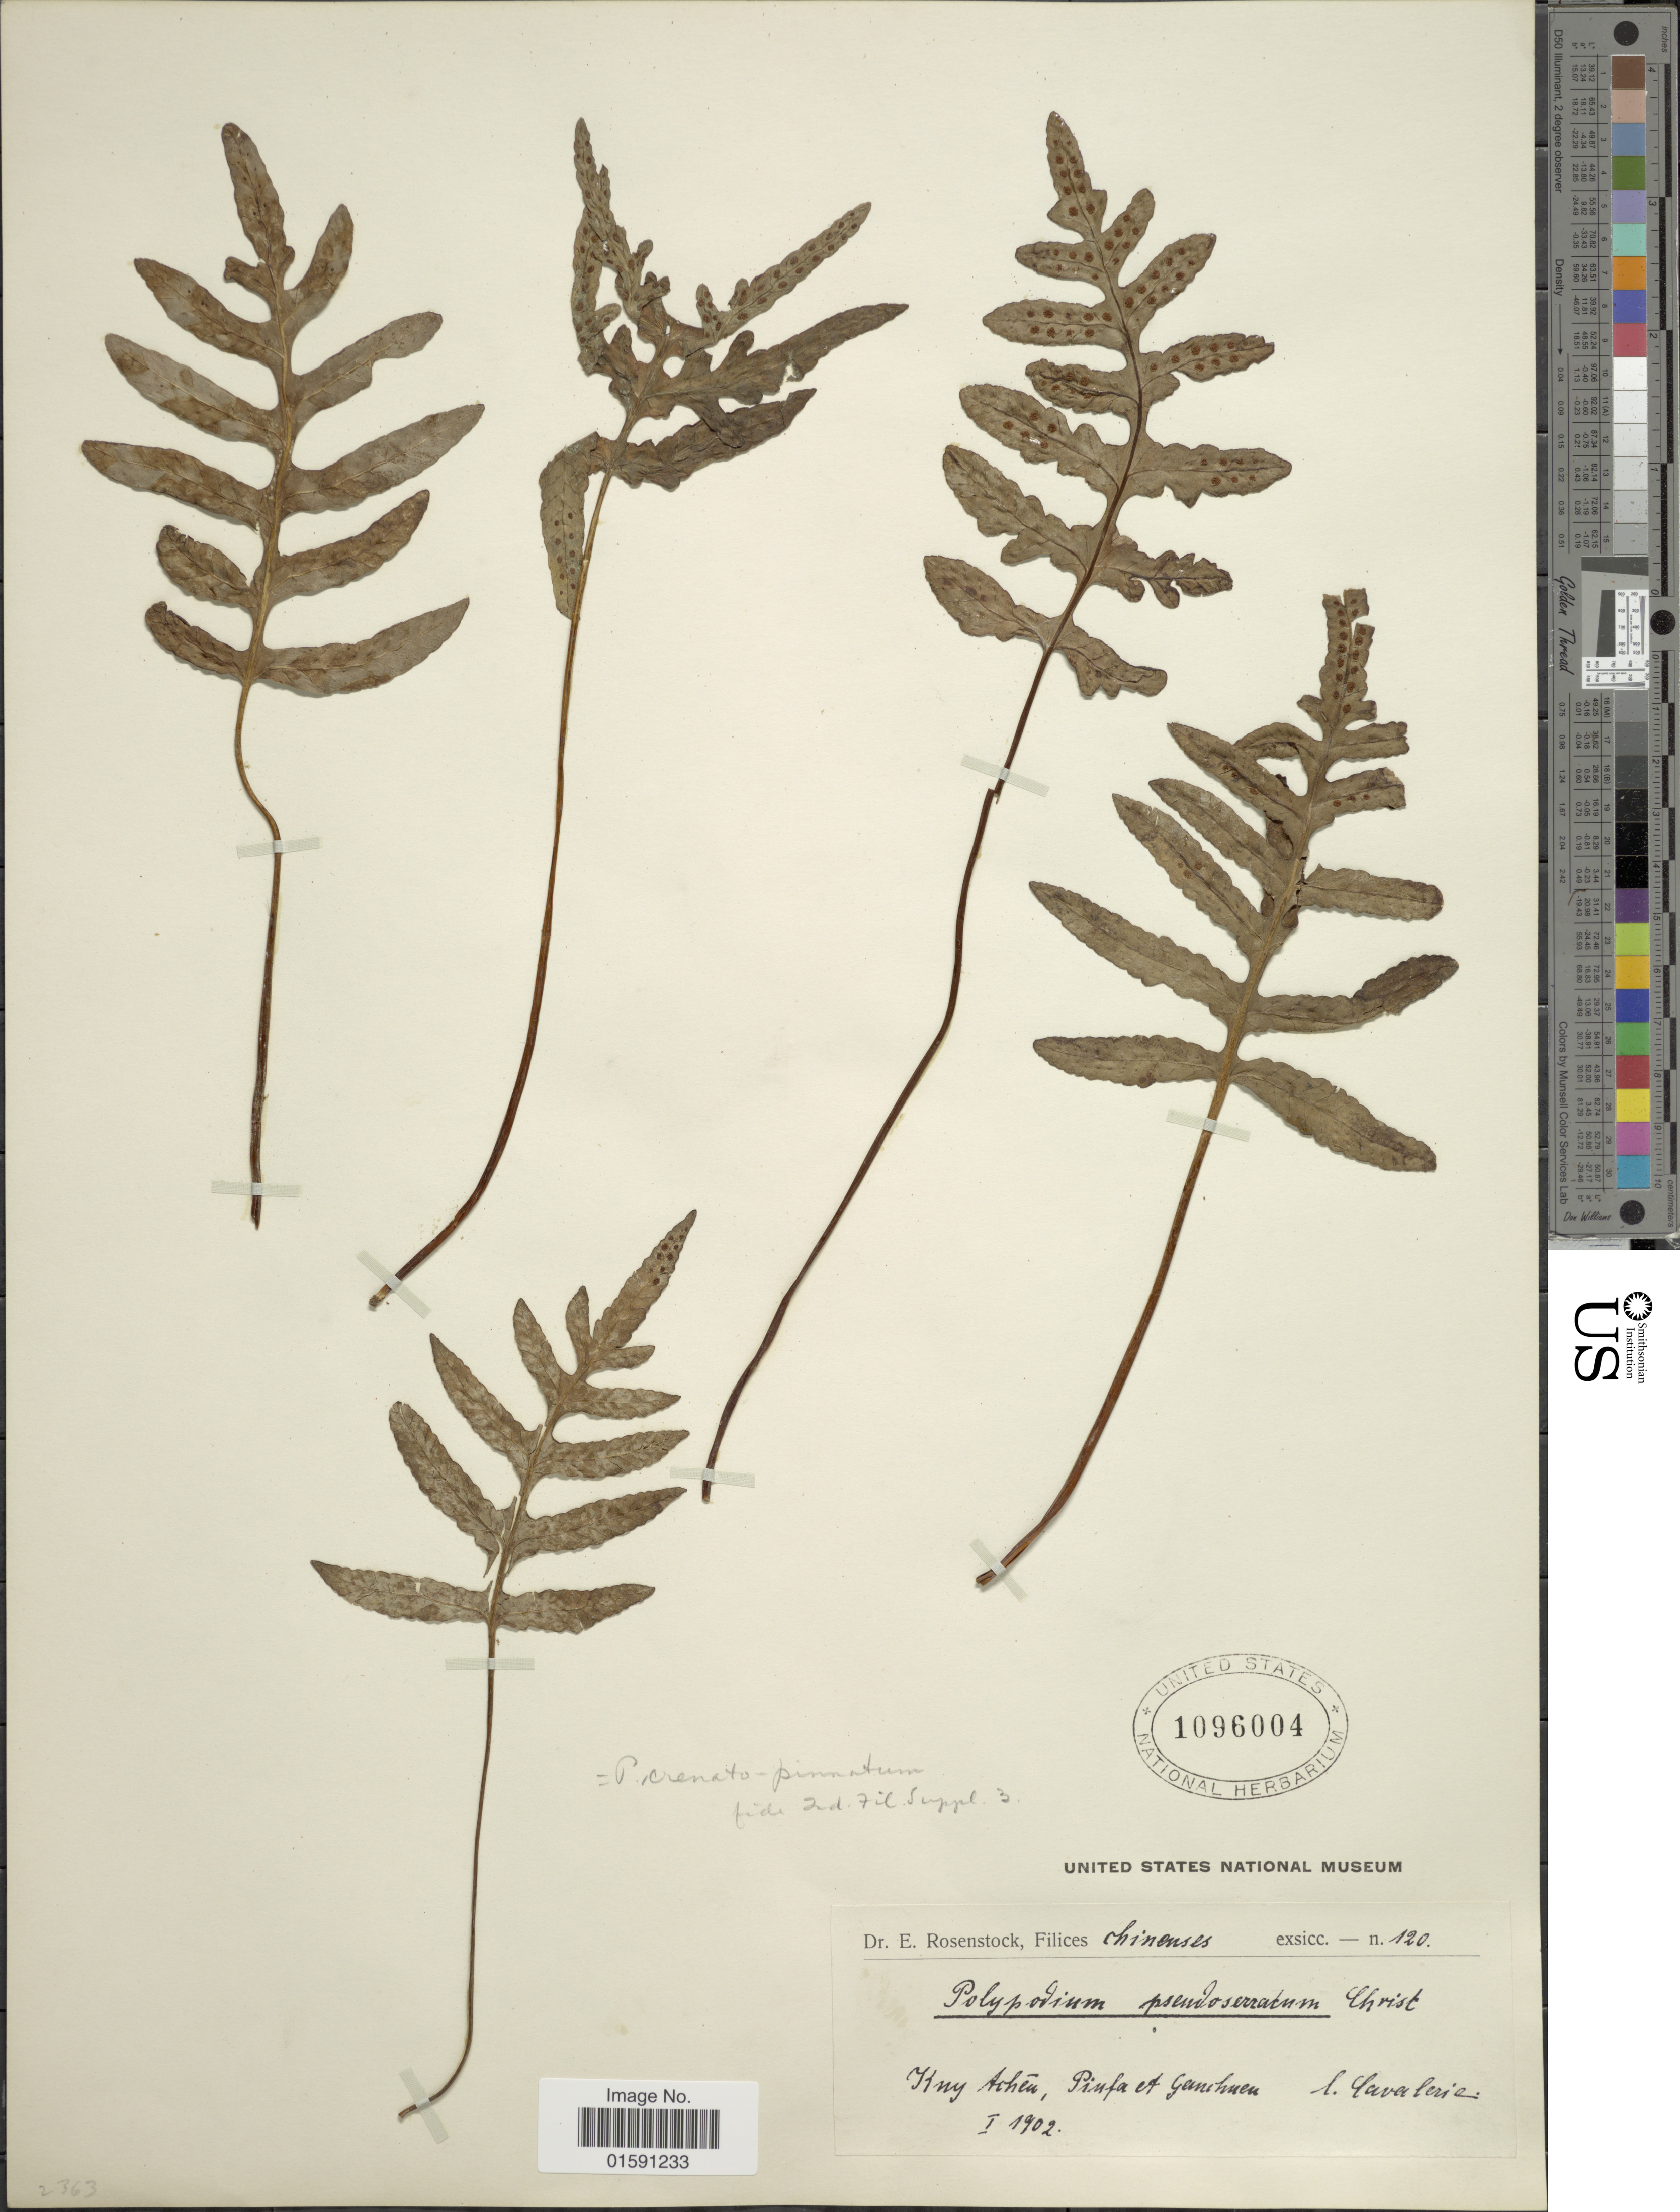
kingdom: Plantae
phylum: Tracheophyta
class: Polypodiopsida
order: Polypodiales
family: Polypodiaceae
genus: Selliguea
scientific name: Selliguea crenatopinnata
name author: (C.B. Clarke) S. L. Yu et al.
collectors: -. Cavalerie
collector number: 120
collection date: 1902-01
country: China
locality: Kvu Cheu, Pinfa et Ganshuen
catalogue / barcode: US 1096004